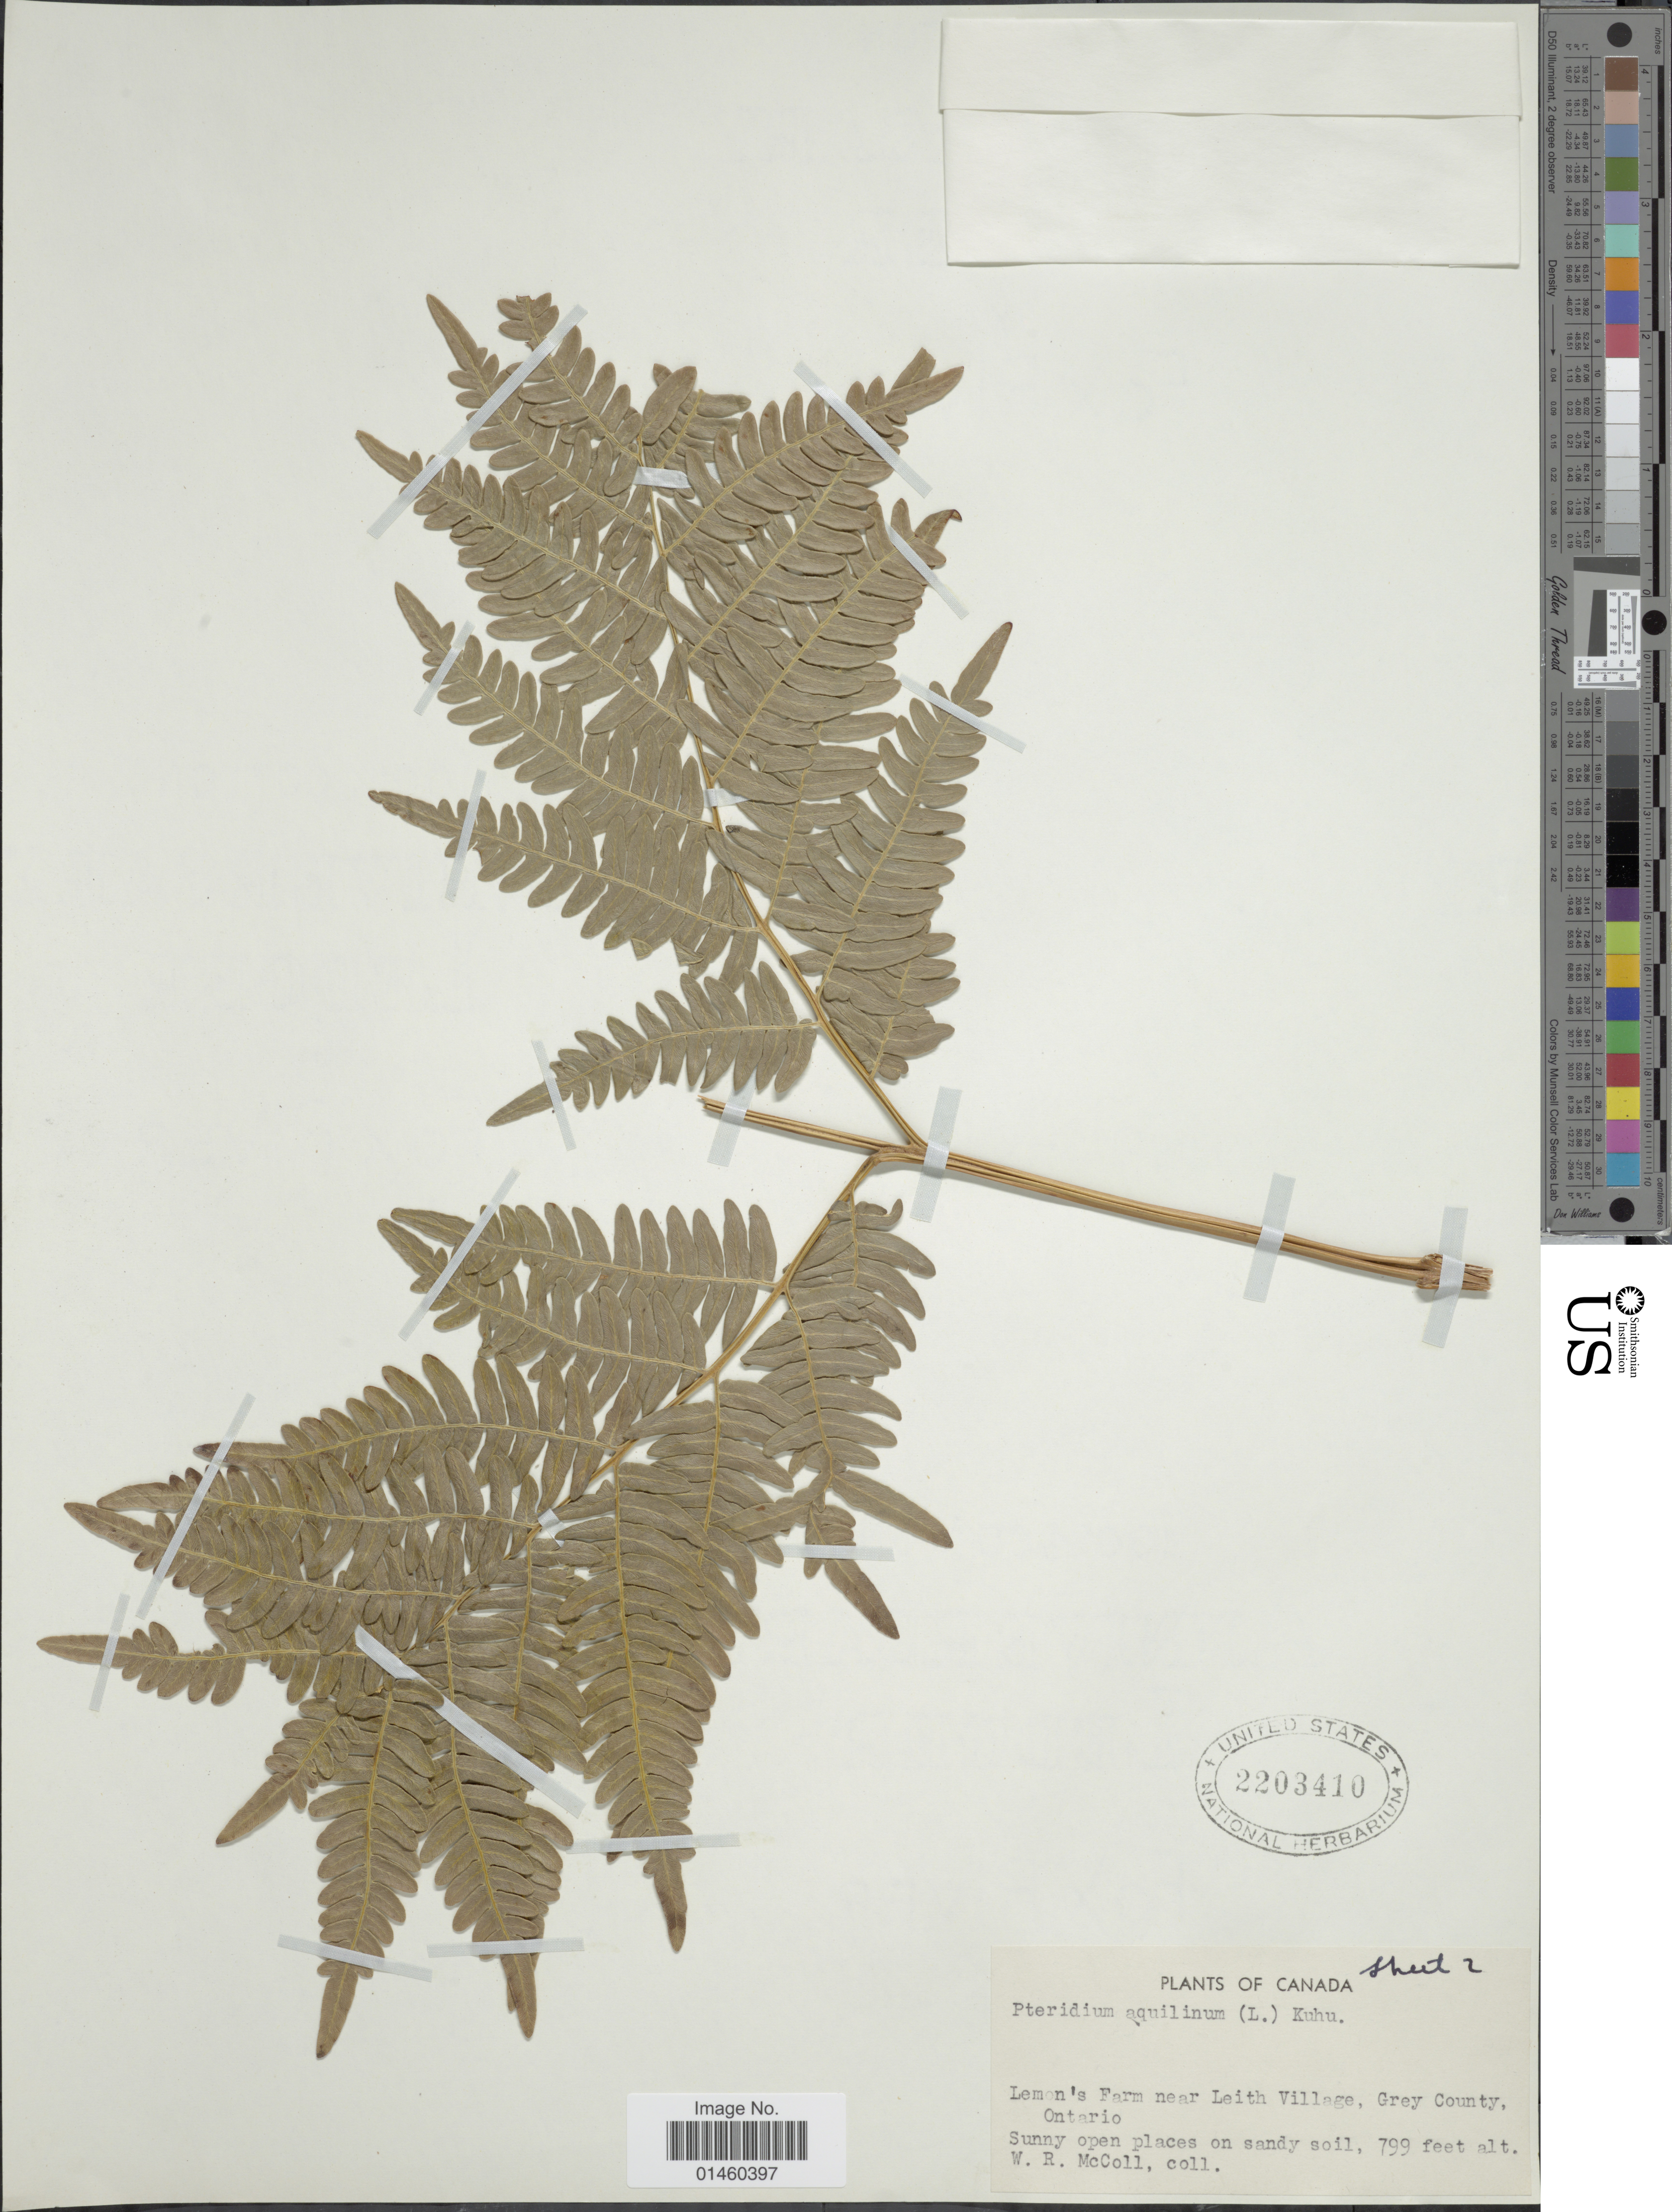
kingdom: Plantae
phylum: Tracheophyta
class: Polypodiopsida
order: Polypodiales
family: Dennstaedtiaceae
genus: Pteridium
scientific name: Pteridium aquilinum var. latiusculum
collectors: W. McColl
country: Canada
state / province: Ontario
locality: Lemon's Farm near Leith Village, Grey County.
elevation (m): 244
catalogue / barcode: US 2203410